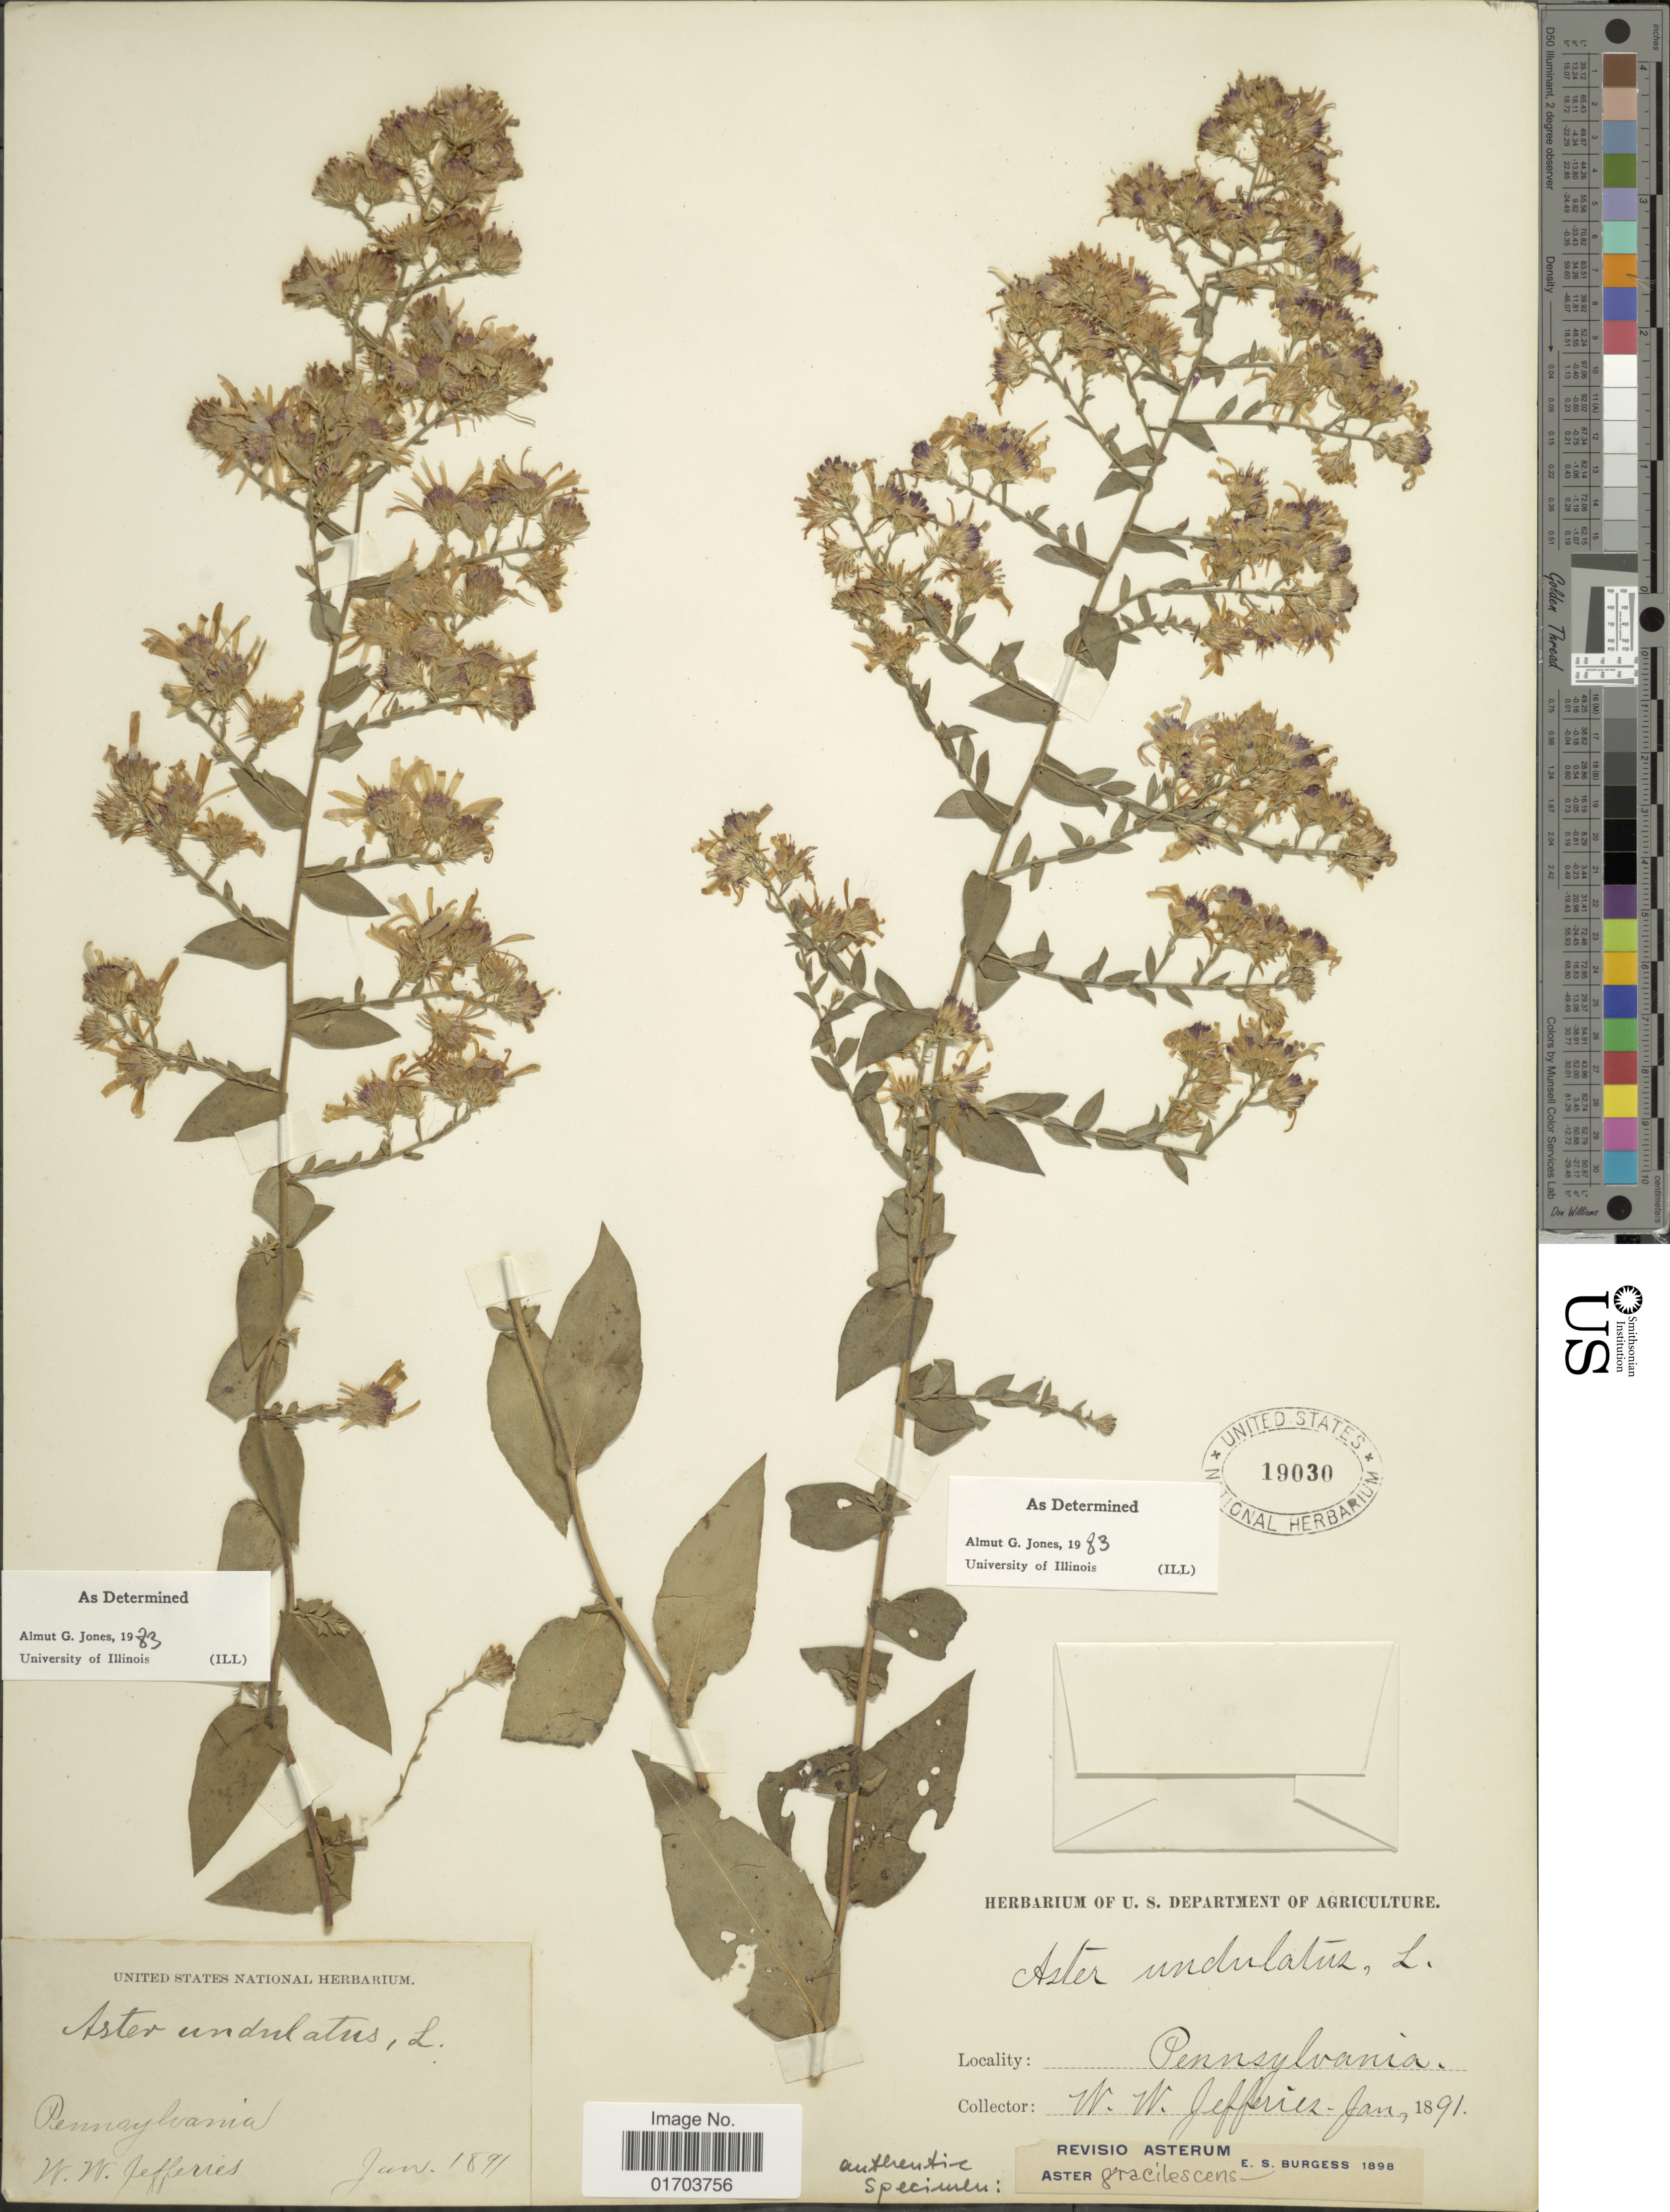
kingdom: Plantae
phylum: Tracheophyta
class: Magnoliopsida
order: Asterales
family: Asteraceae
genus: Symphyotrichum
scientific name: Symphyotrichum undulatum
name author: (L.) G.L. Nesom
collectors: W. Jeffries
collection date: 1891-06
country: United States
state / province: Pennsylvania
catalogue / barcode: US 19030